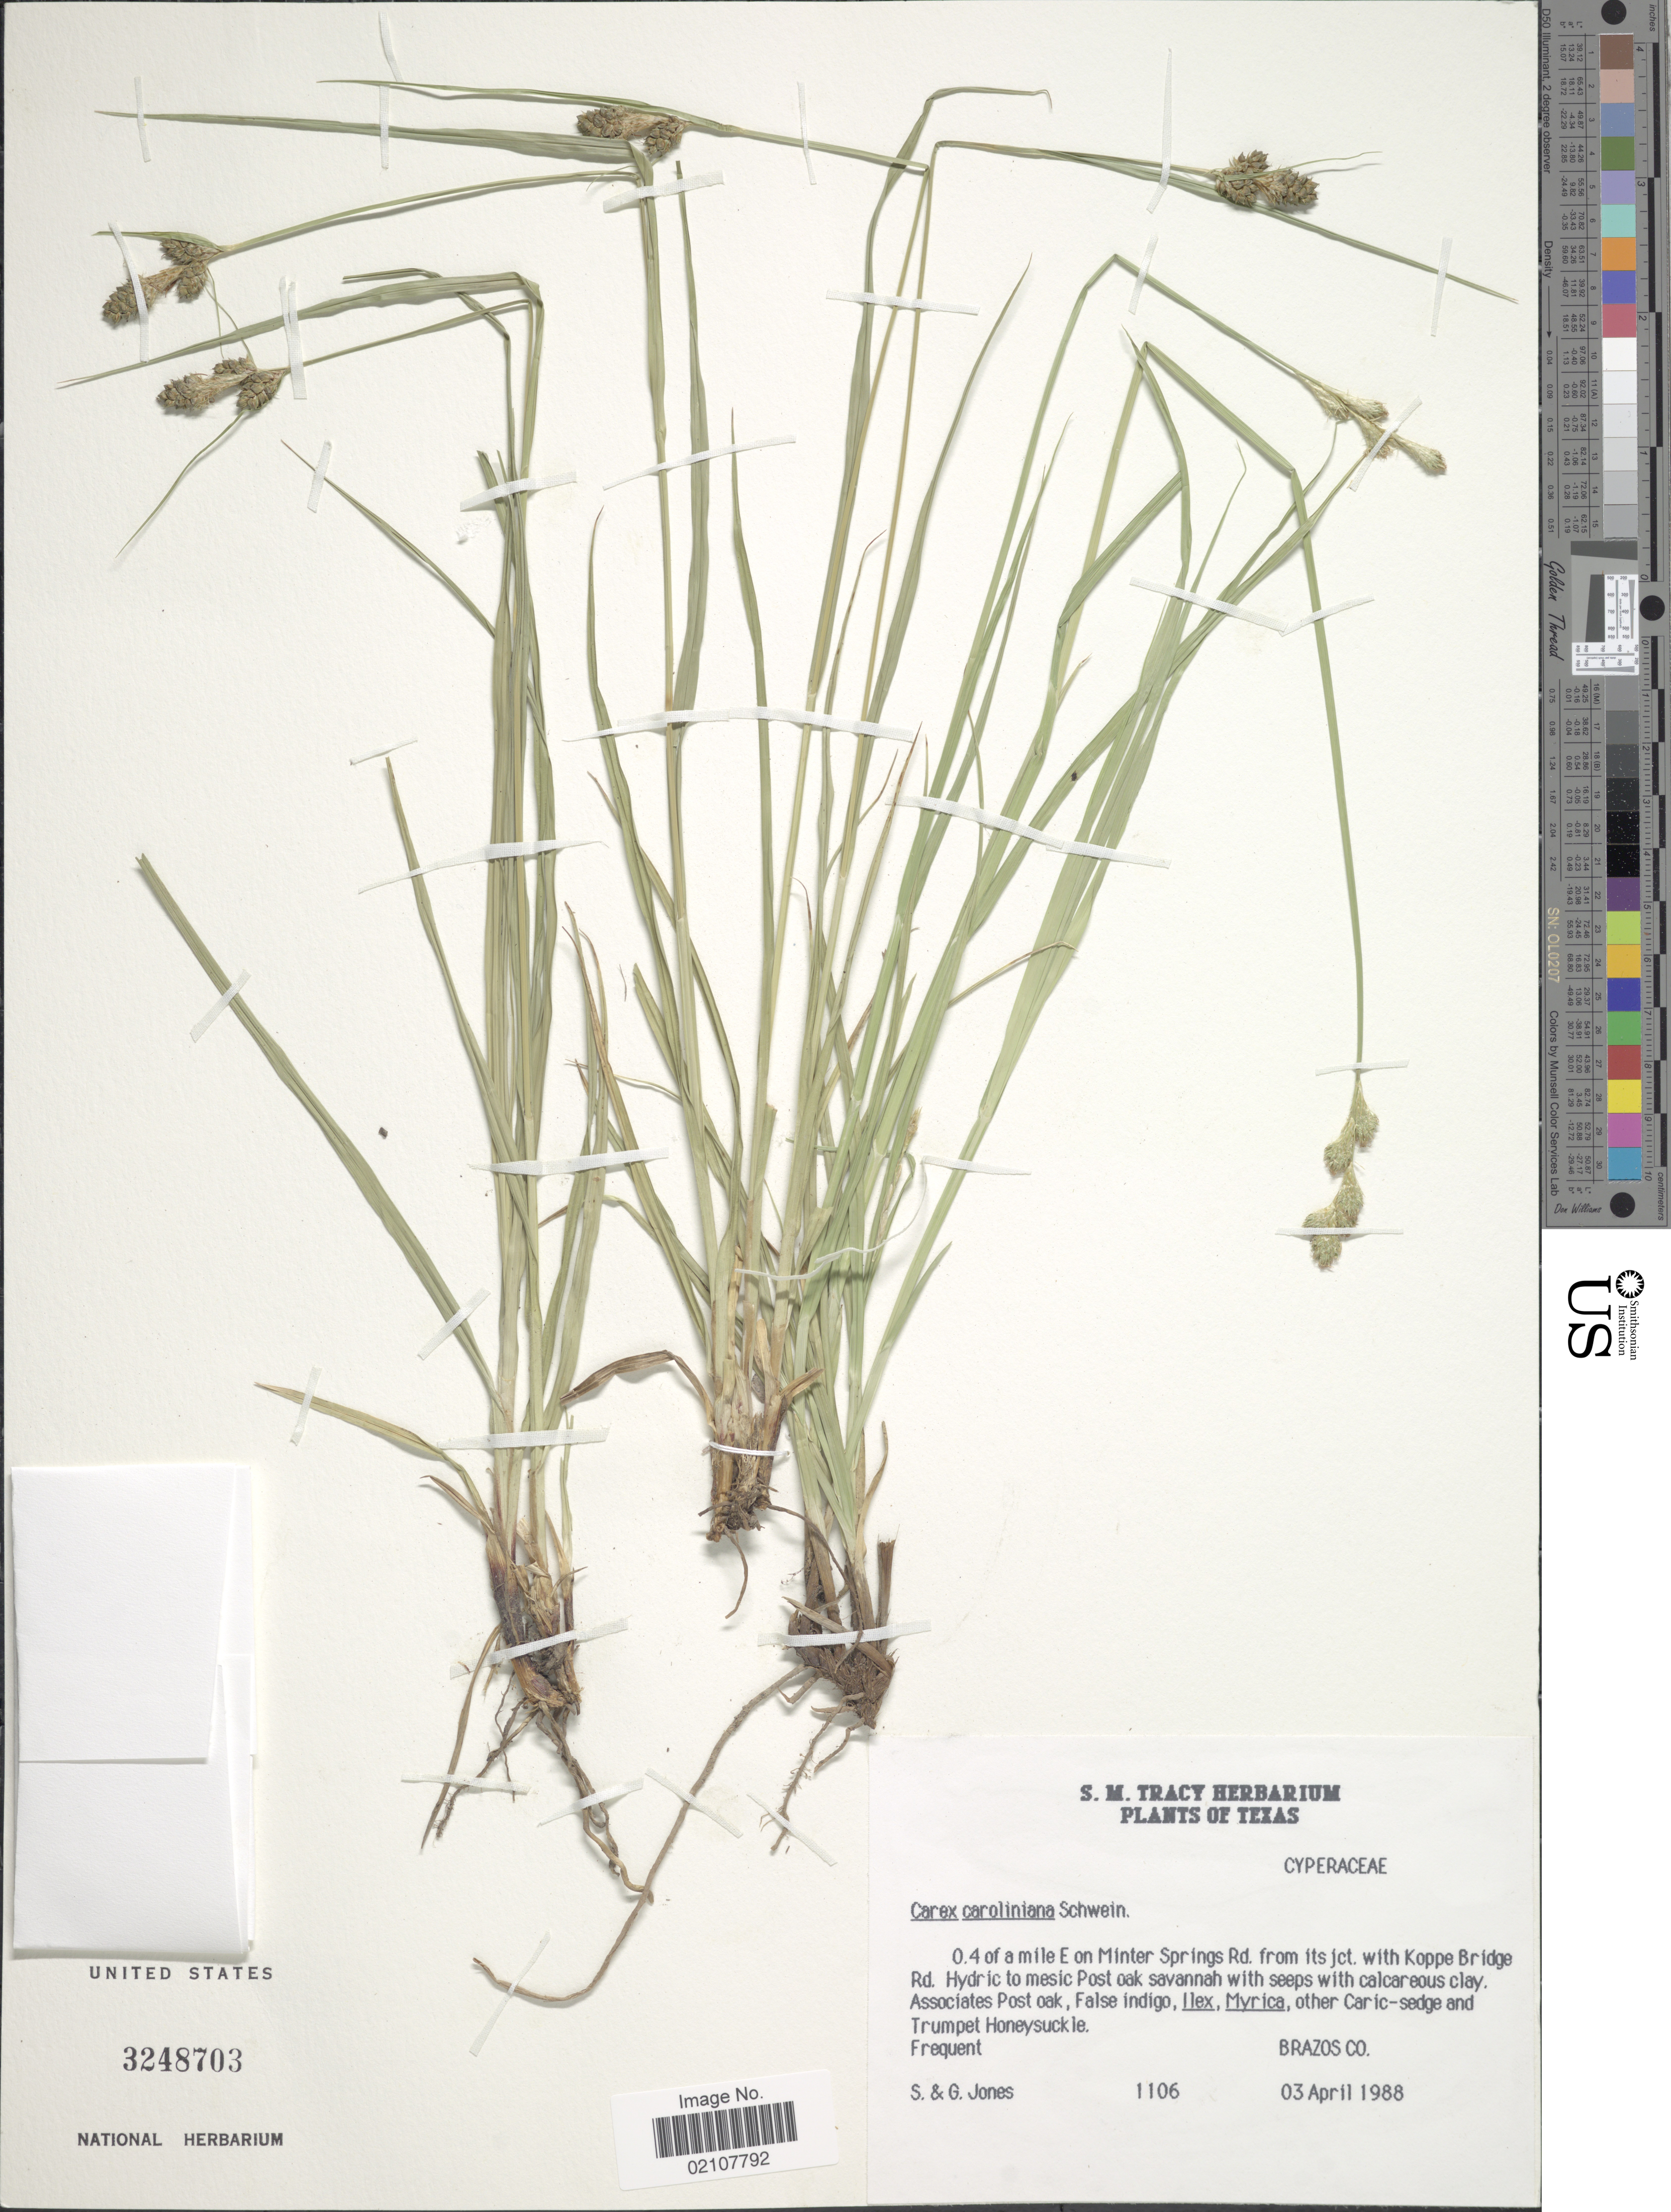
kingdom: Plantae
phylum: Tracheophyta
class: Liliopsida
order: Poales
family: Cyperaceae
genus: Carex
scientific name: Carex caroliniana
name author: Schwein.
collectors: S. Jones & G. Jones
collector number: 1106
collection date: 1988-04-03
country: United States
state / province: Texas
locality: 0.4 of a mile E of Minter Springs Rd from its jct. with Bridge Rd Hydric to mesic Post oak savannah with seeps with calcareous clay, Brazos Co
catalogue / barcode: US 3248703